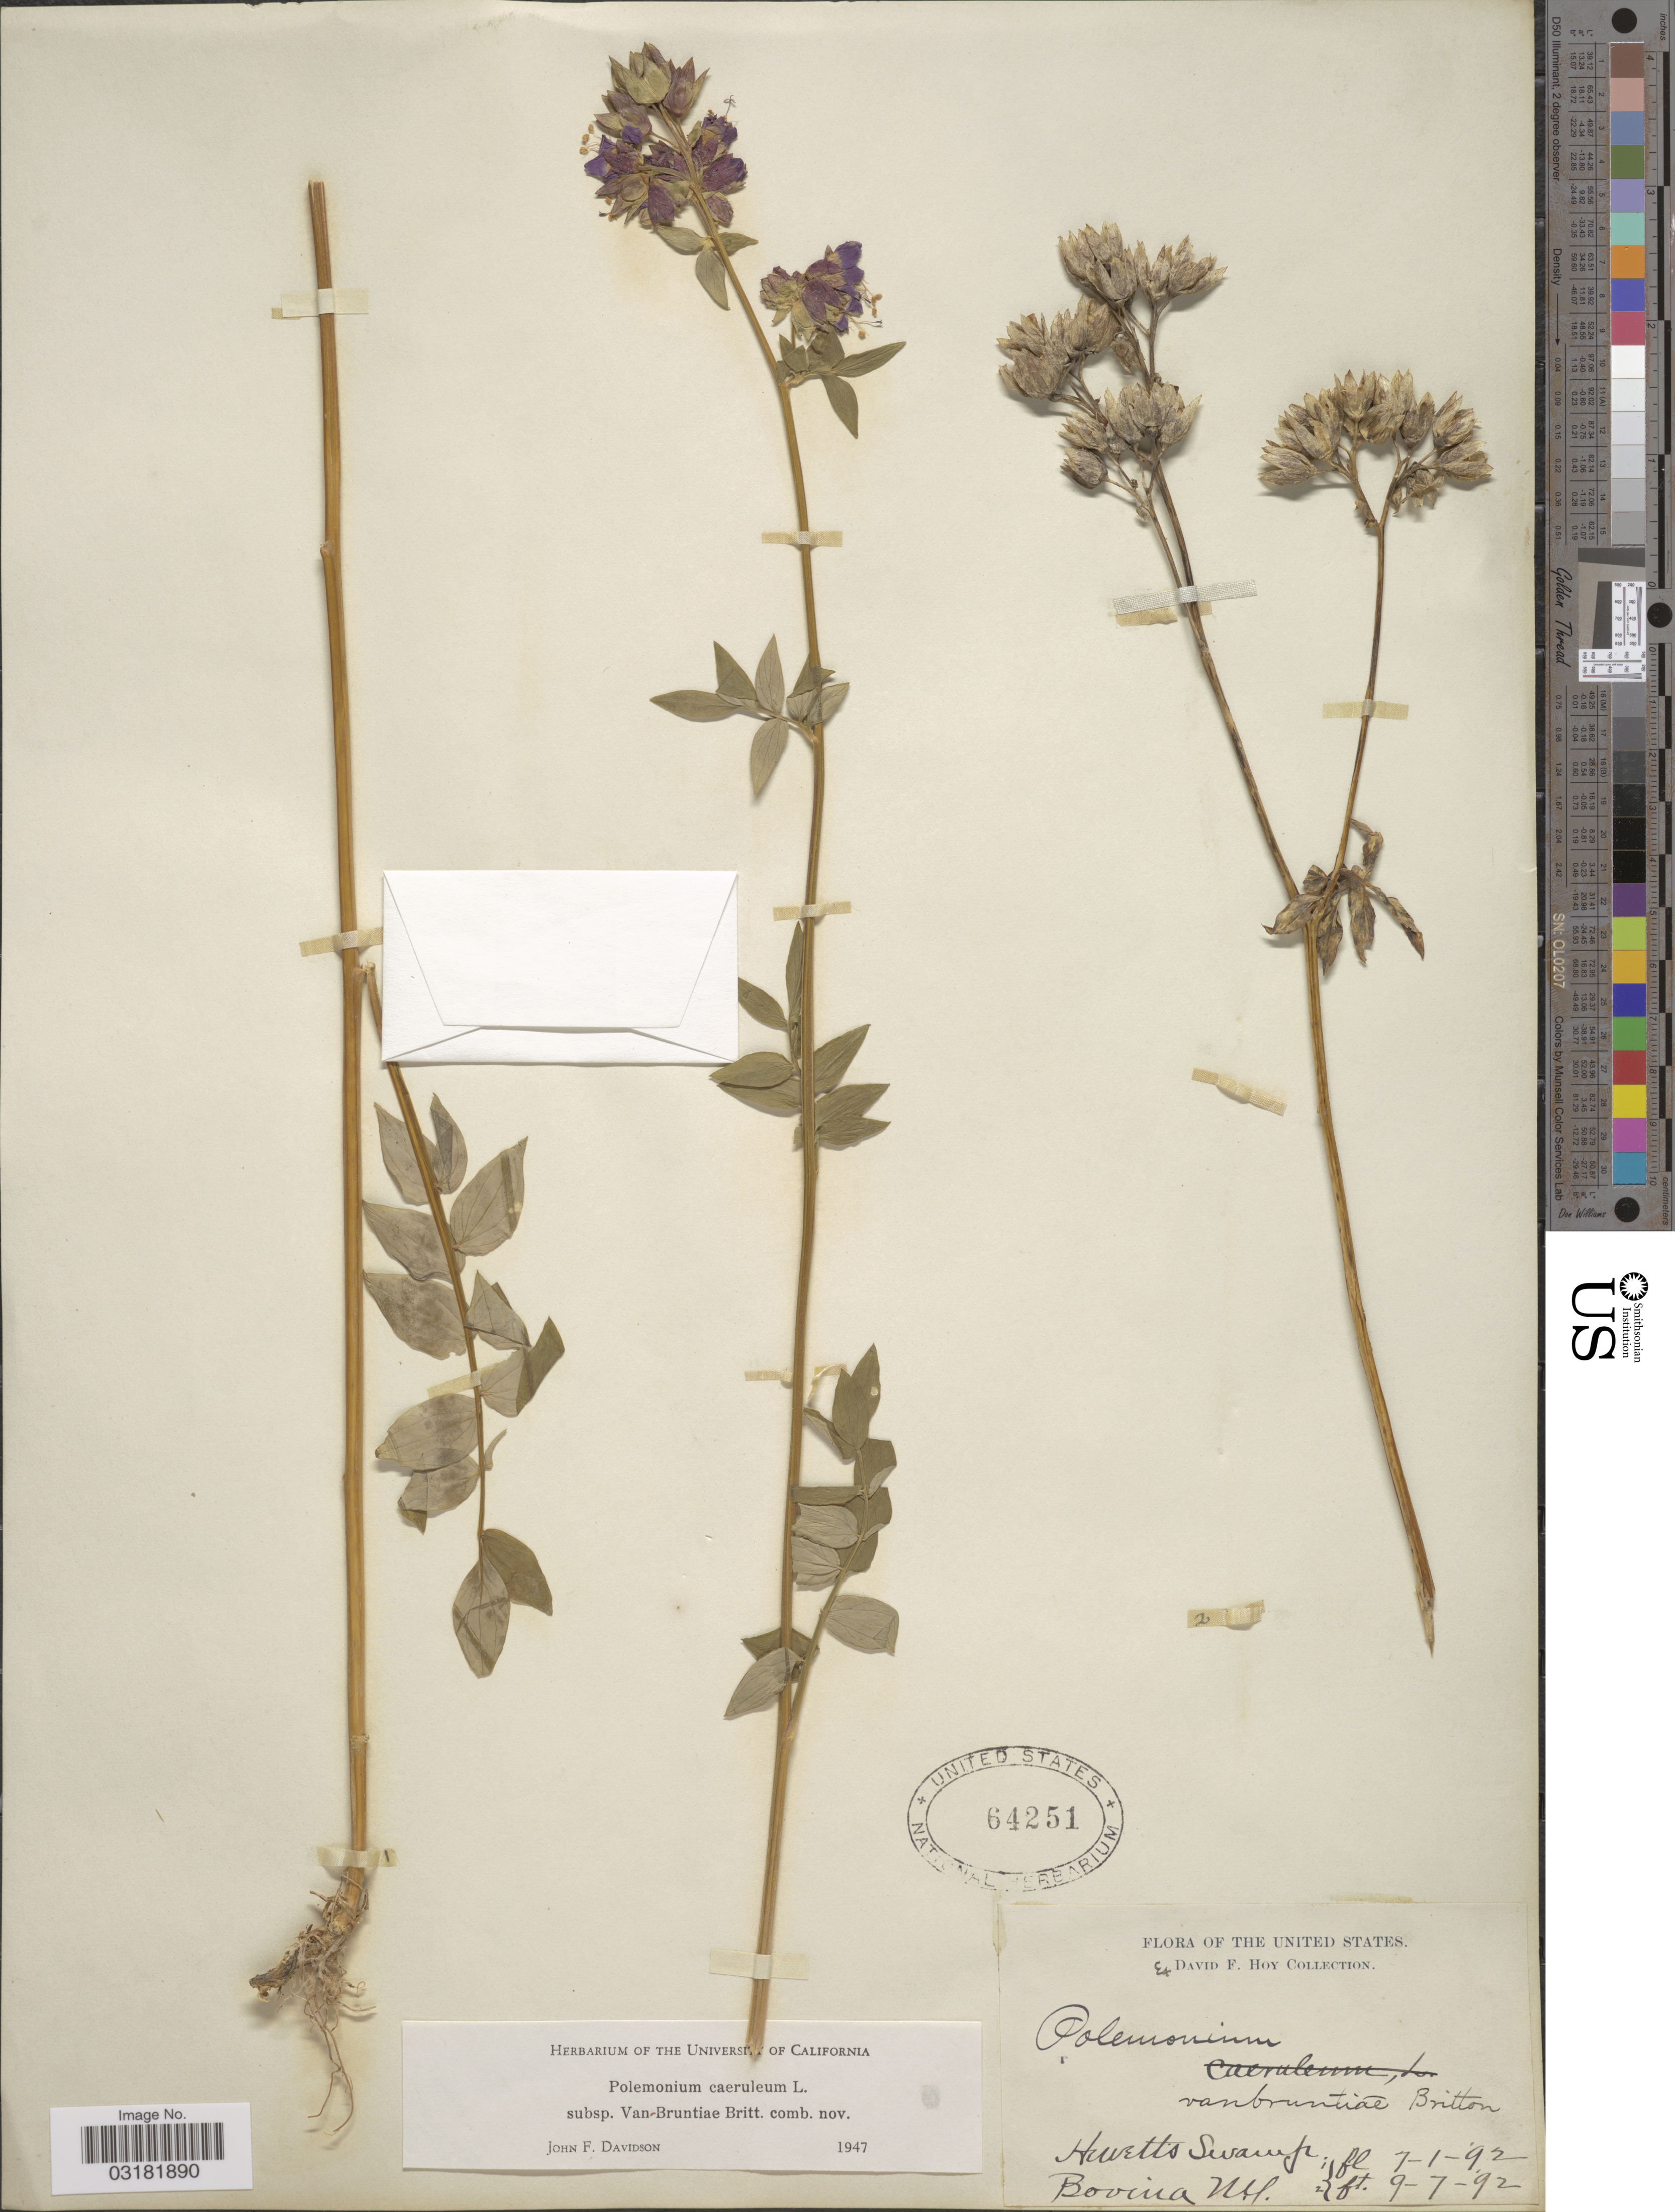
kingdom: Plantae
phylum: Tracheophyta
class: Magnoliopsida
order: Ericales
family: Polemoniaceae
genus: Polemonium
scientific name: Polemonium vanbruntiae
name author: Britton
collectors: D. Hoy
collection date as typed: Transcribed d/m/y: 7/1/92 to 9/7/92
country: United States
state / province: New York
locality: Hewetts Swamp, Bovina, N.Y.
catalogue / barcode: US 64251